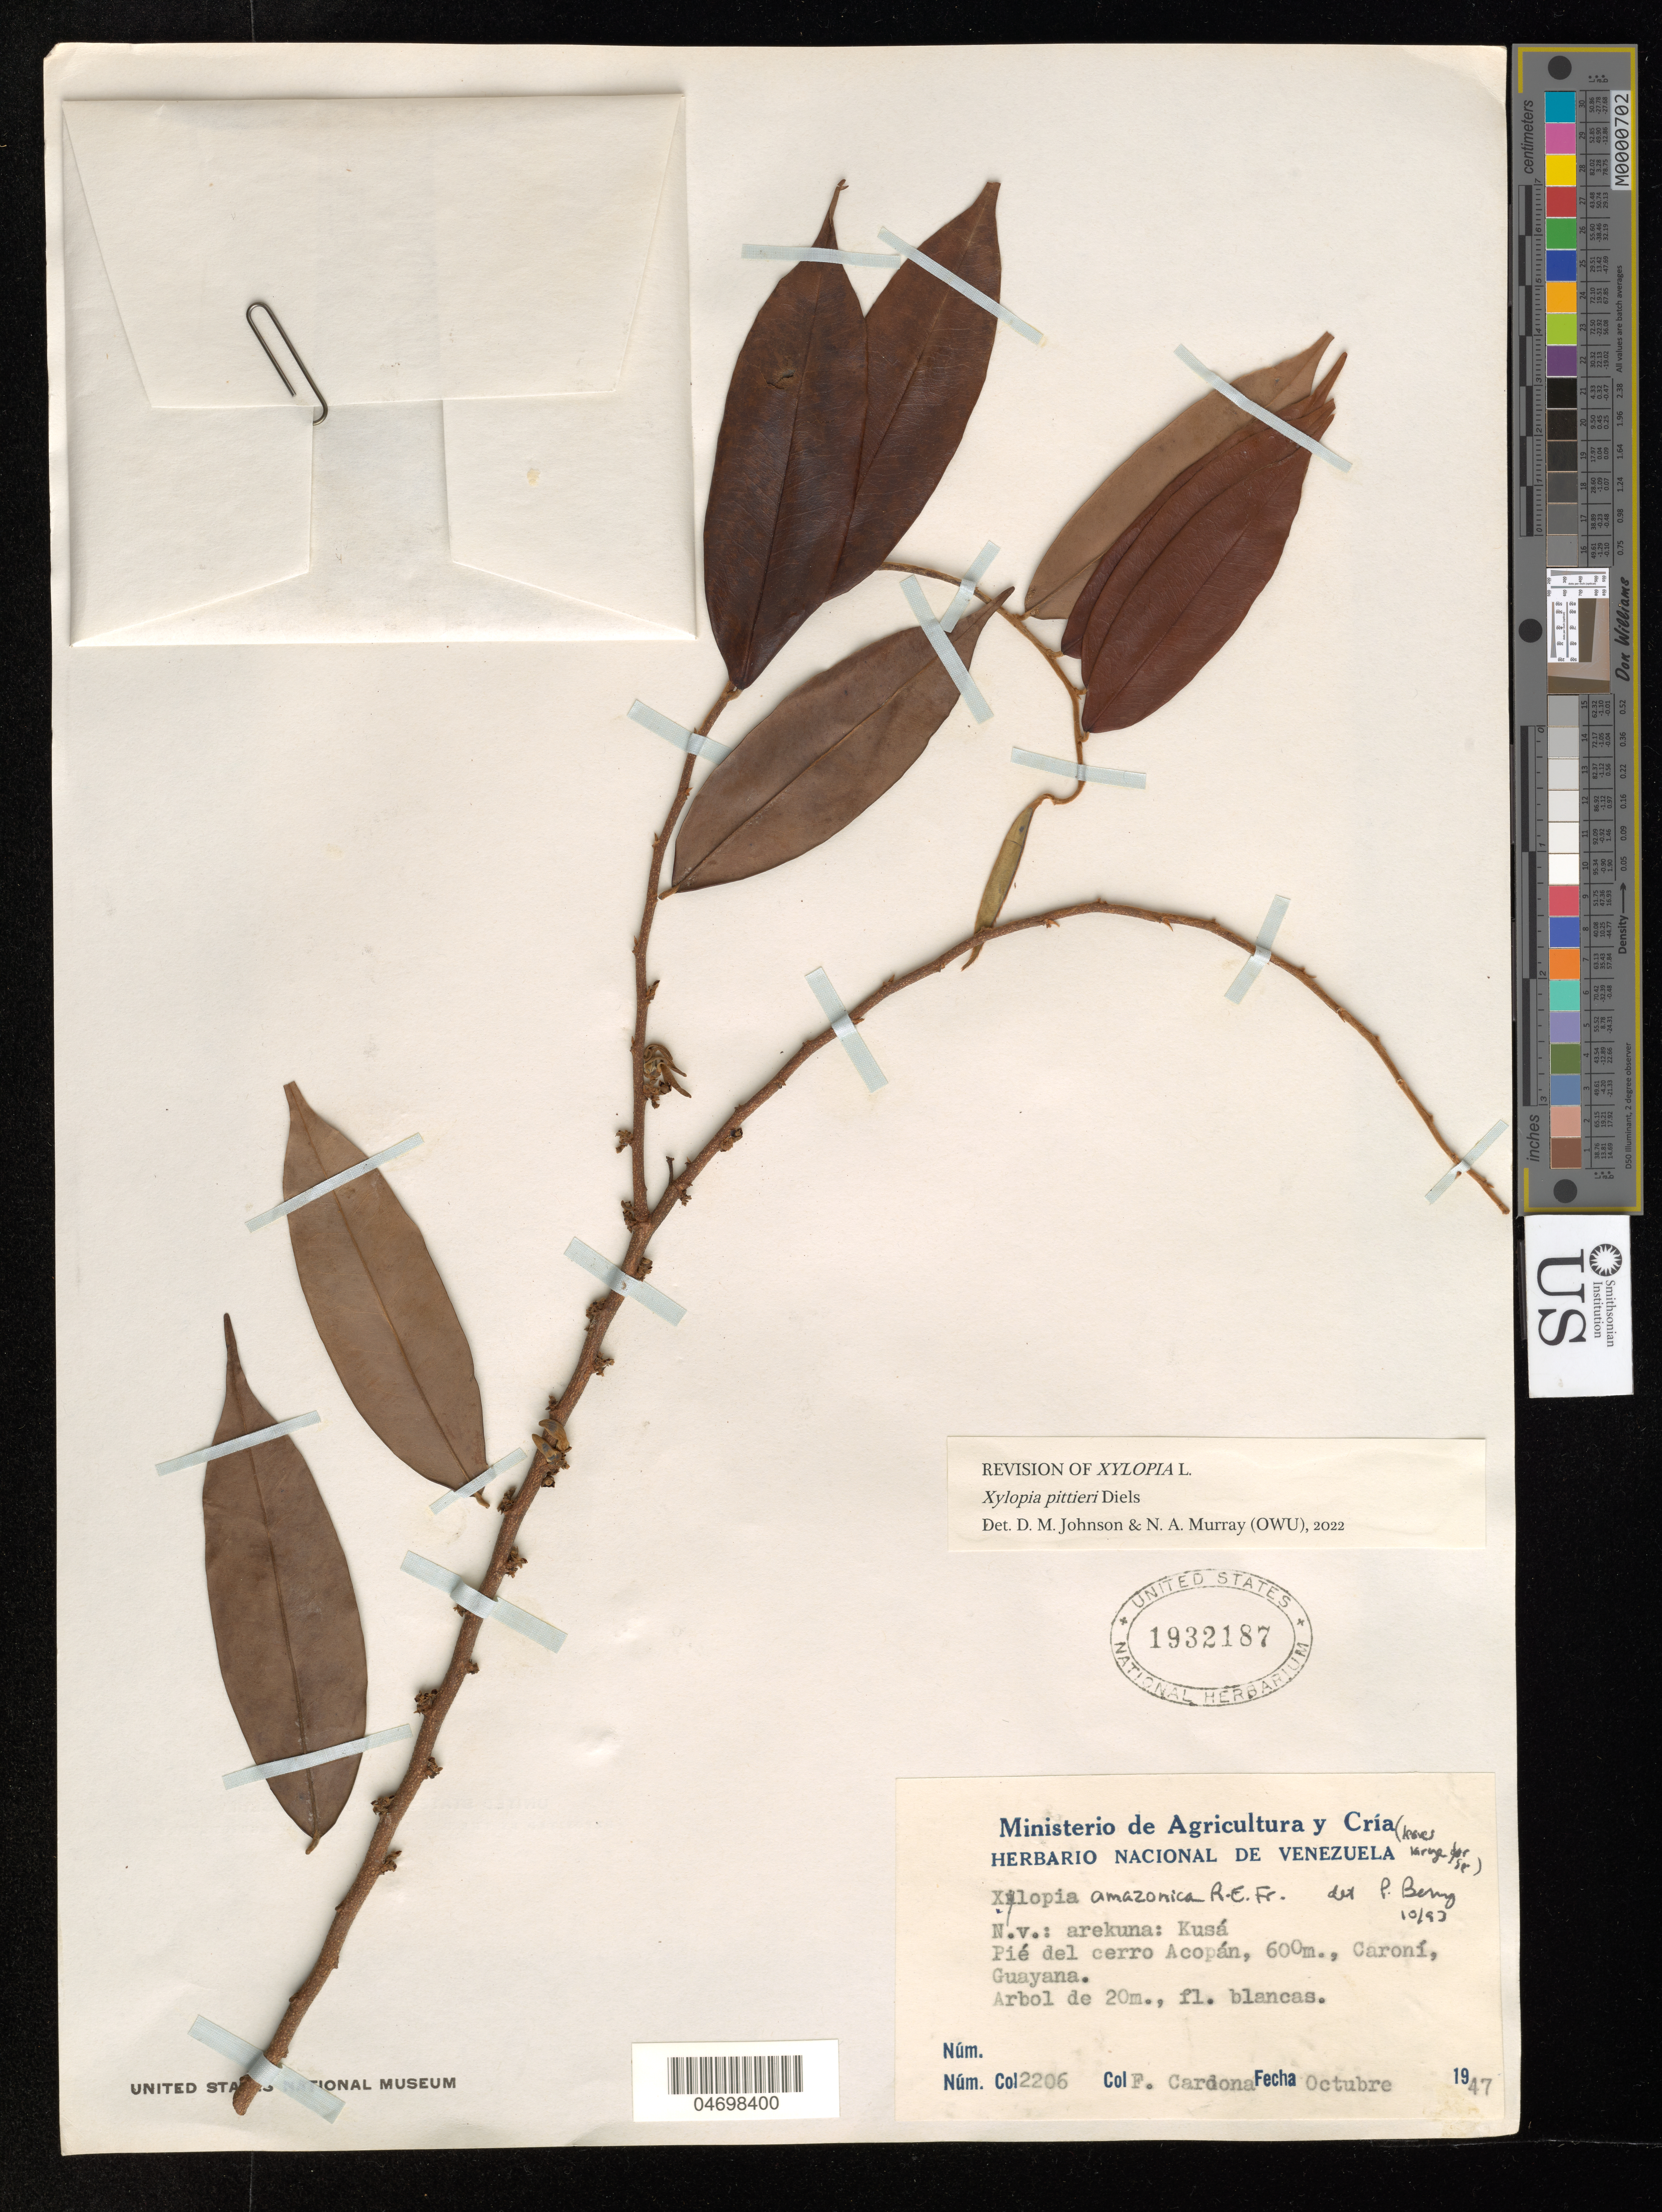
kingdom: Plantae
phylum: Tracheophyta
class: Magnoliopsida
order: Magnoliales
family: Annonaceae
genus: Xylopia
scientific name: Xylopia pittieri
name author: Diels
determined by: Johnson, D. M.; Murray, N. A.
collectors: F. Cardona Puig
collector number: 2206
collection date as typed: Oct-47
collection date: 1947-10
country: Venezuela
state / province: Bolívar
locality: Río Caroní, Río Tírica (Guayana)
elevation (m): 600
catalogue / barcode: US 1932187